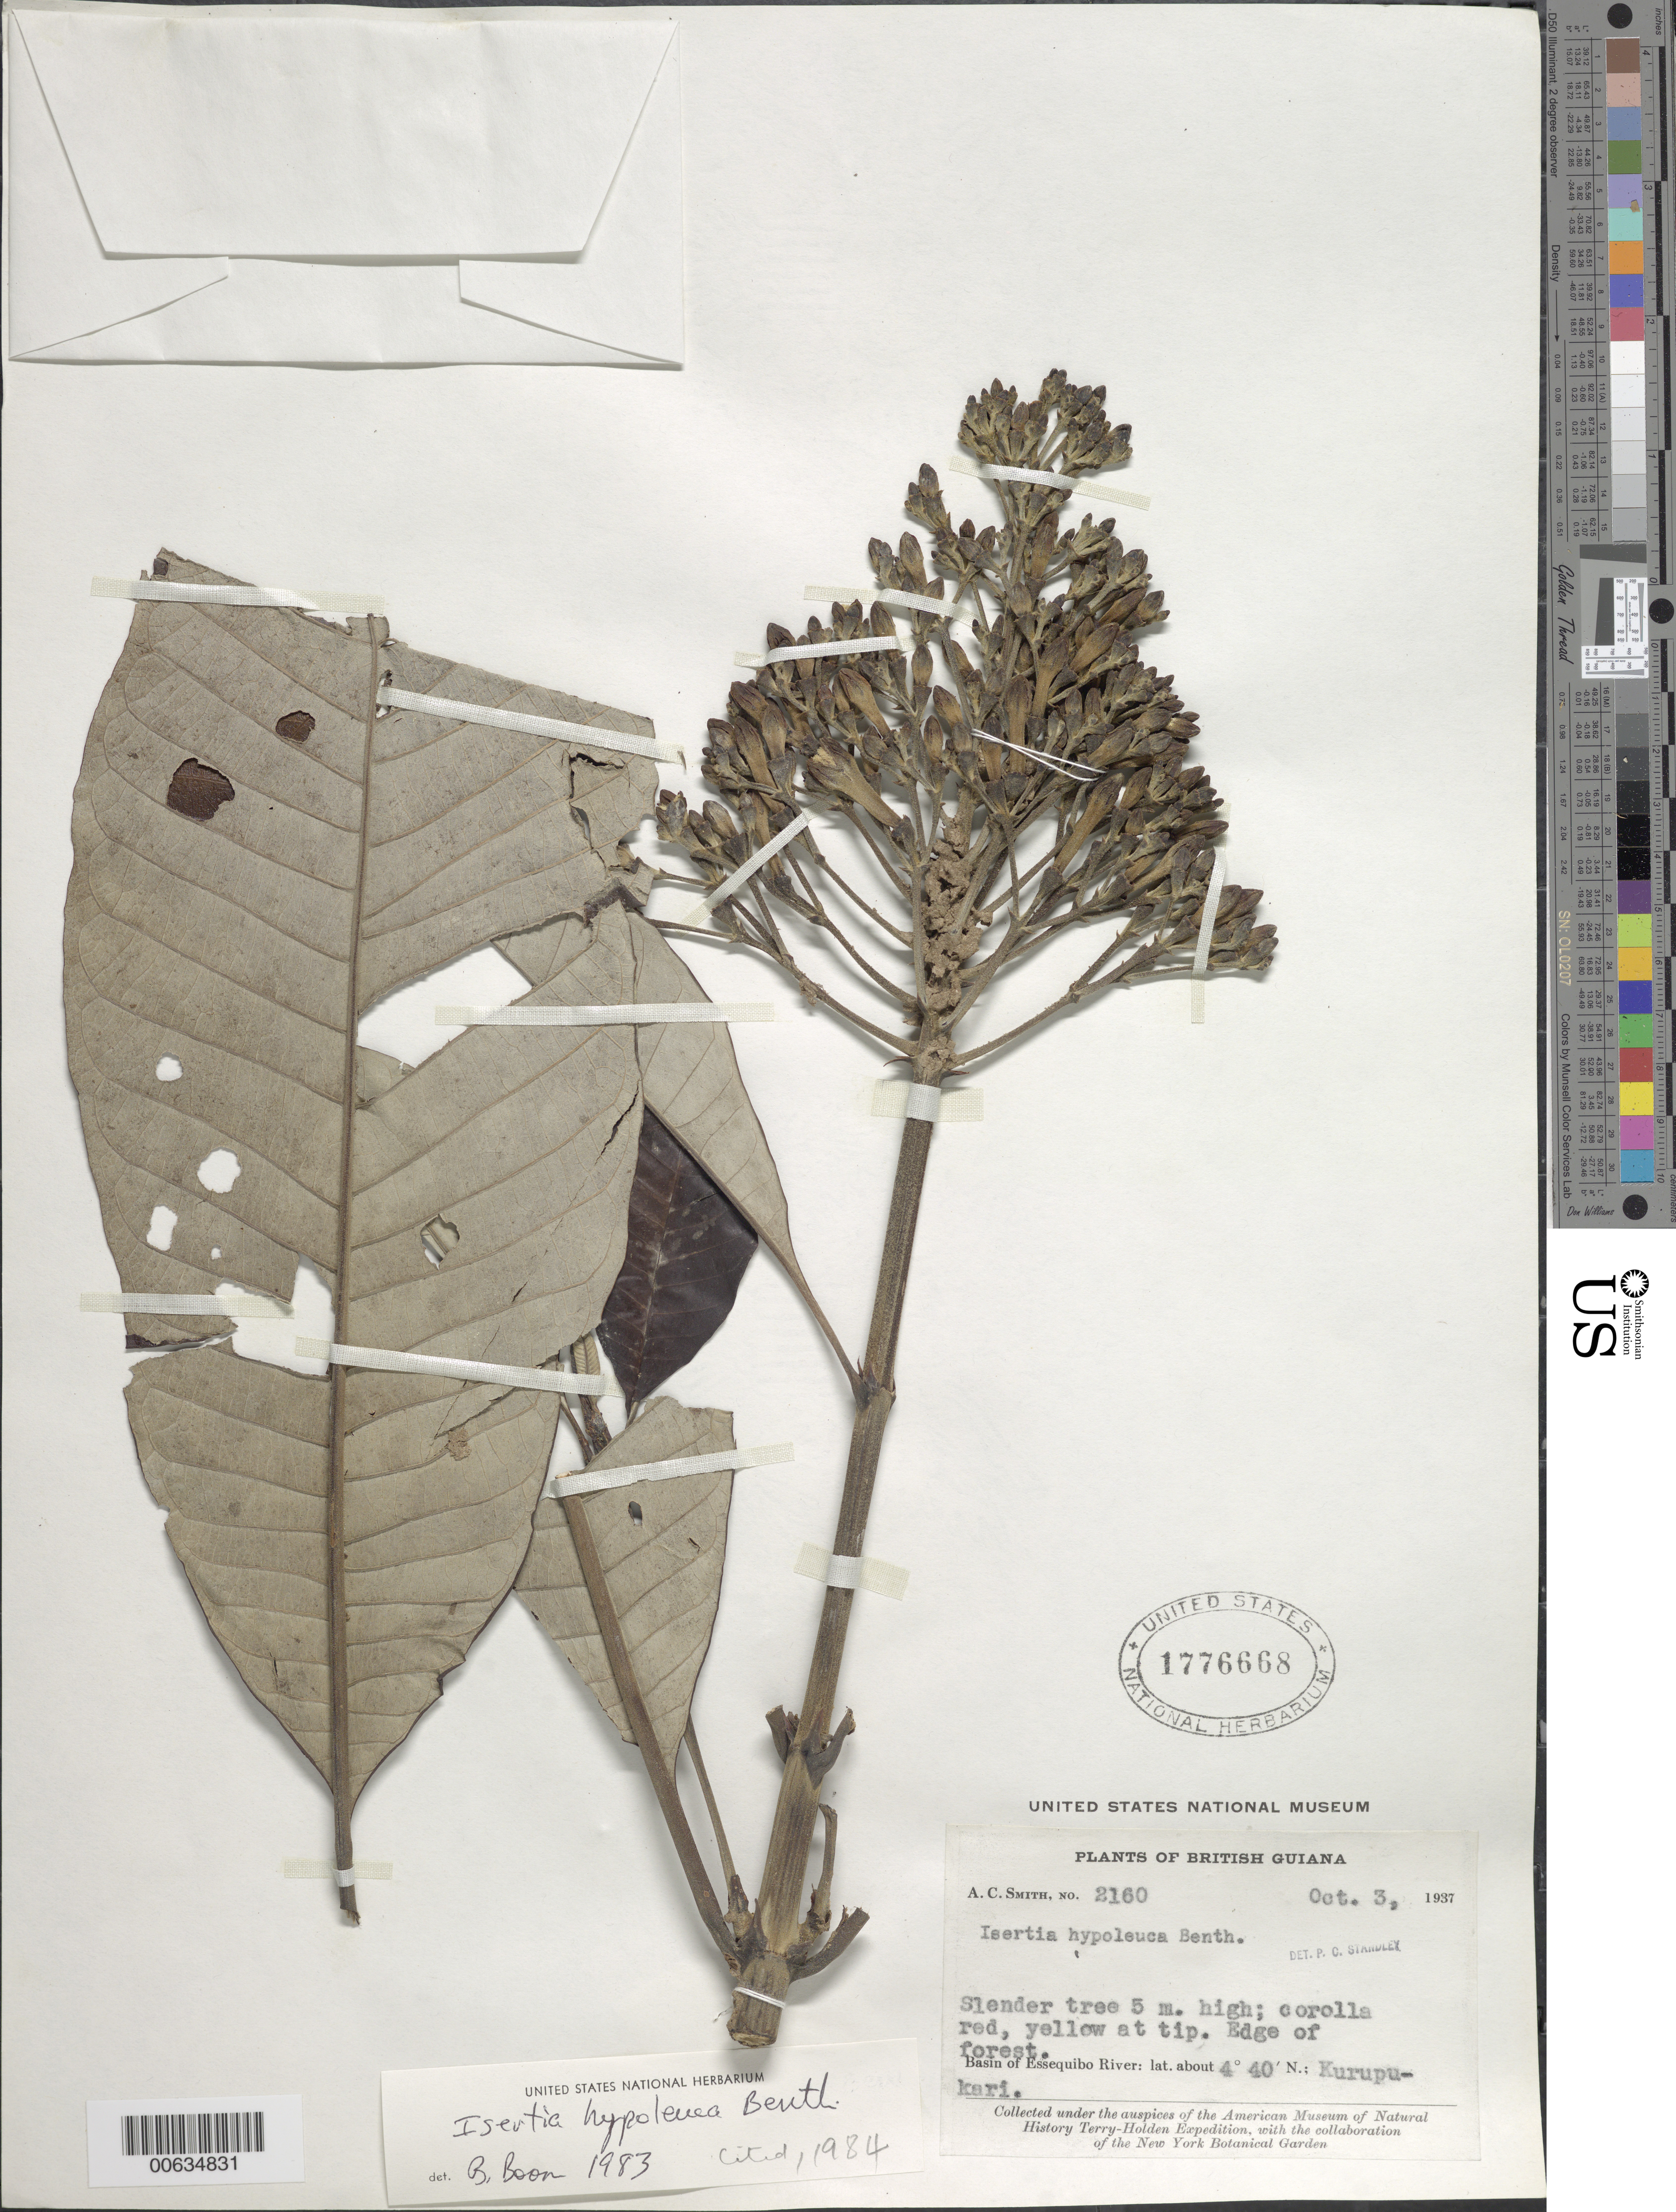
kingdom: Plantae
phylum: Tracheophyta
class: Magnoliopsida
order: Gentianales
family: Rubiaceae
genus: Isertia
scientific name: Isertia hypoleuca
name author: Benth.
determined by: Boom, B. M.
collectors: A. C. Smith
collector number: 2160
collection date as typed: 3-Oct-37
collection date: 1937-10-03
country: Guyana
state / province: Potaro-Siparuni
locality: Kurupukari, Essequibo River basin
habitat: Edge of forest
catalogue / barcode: US 1776668